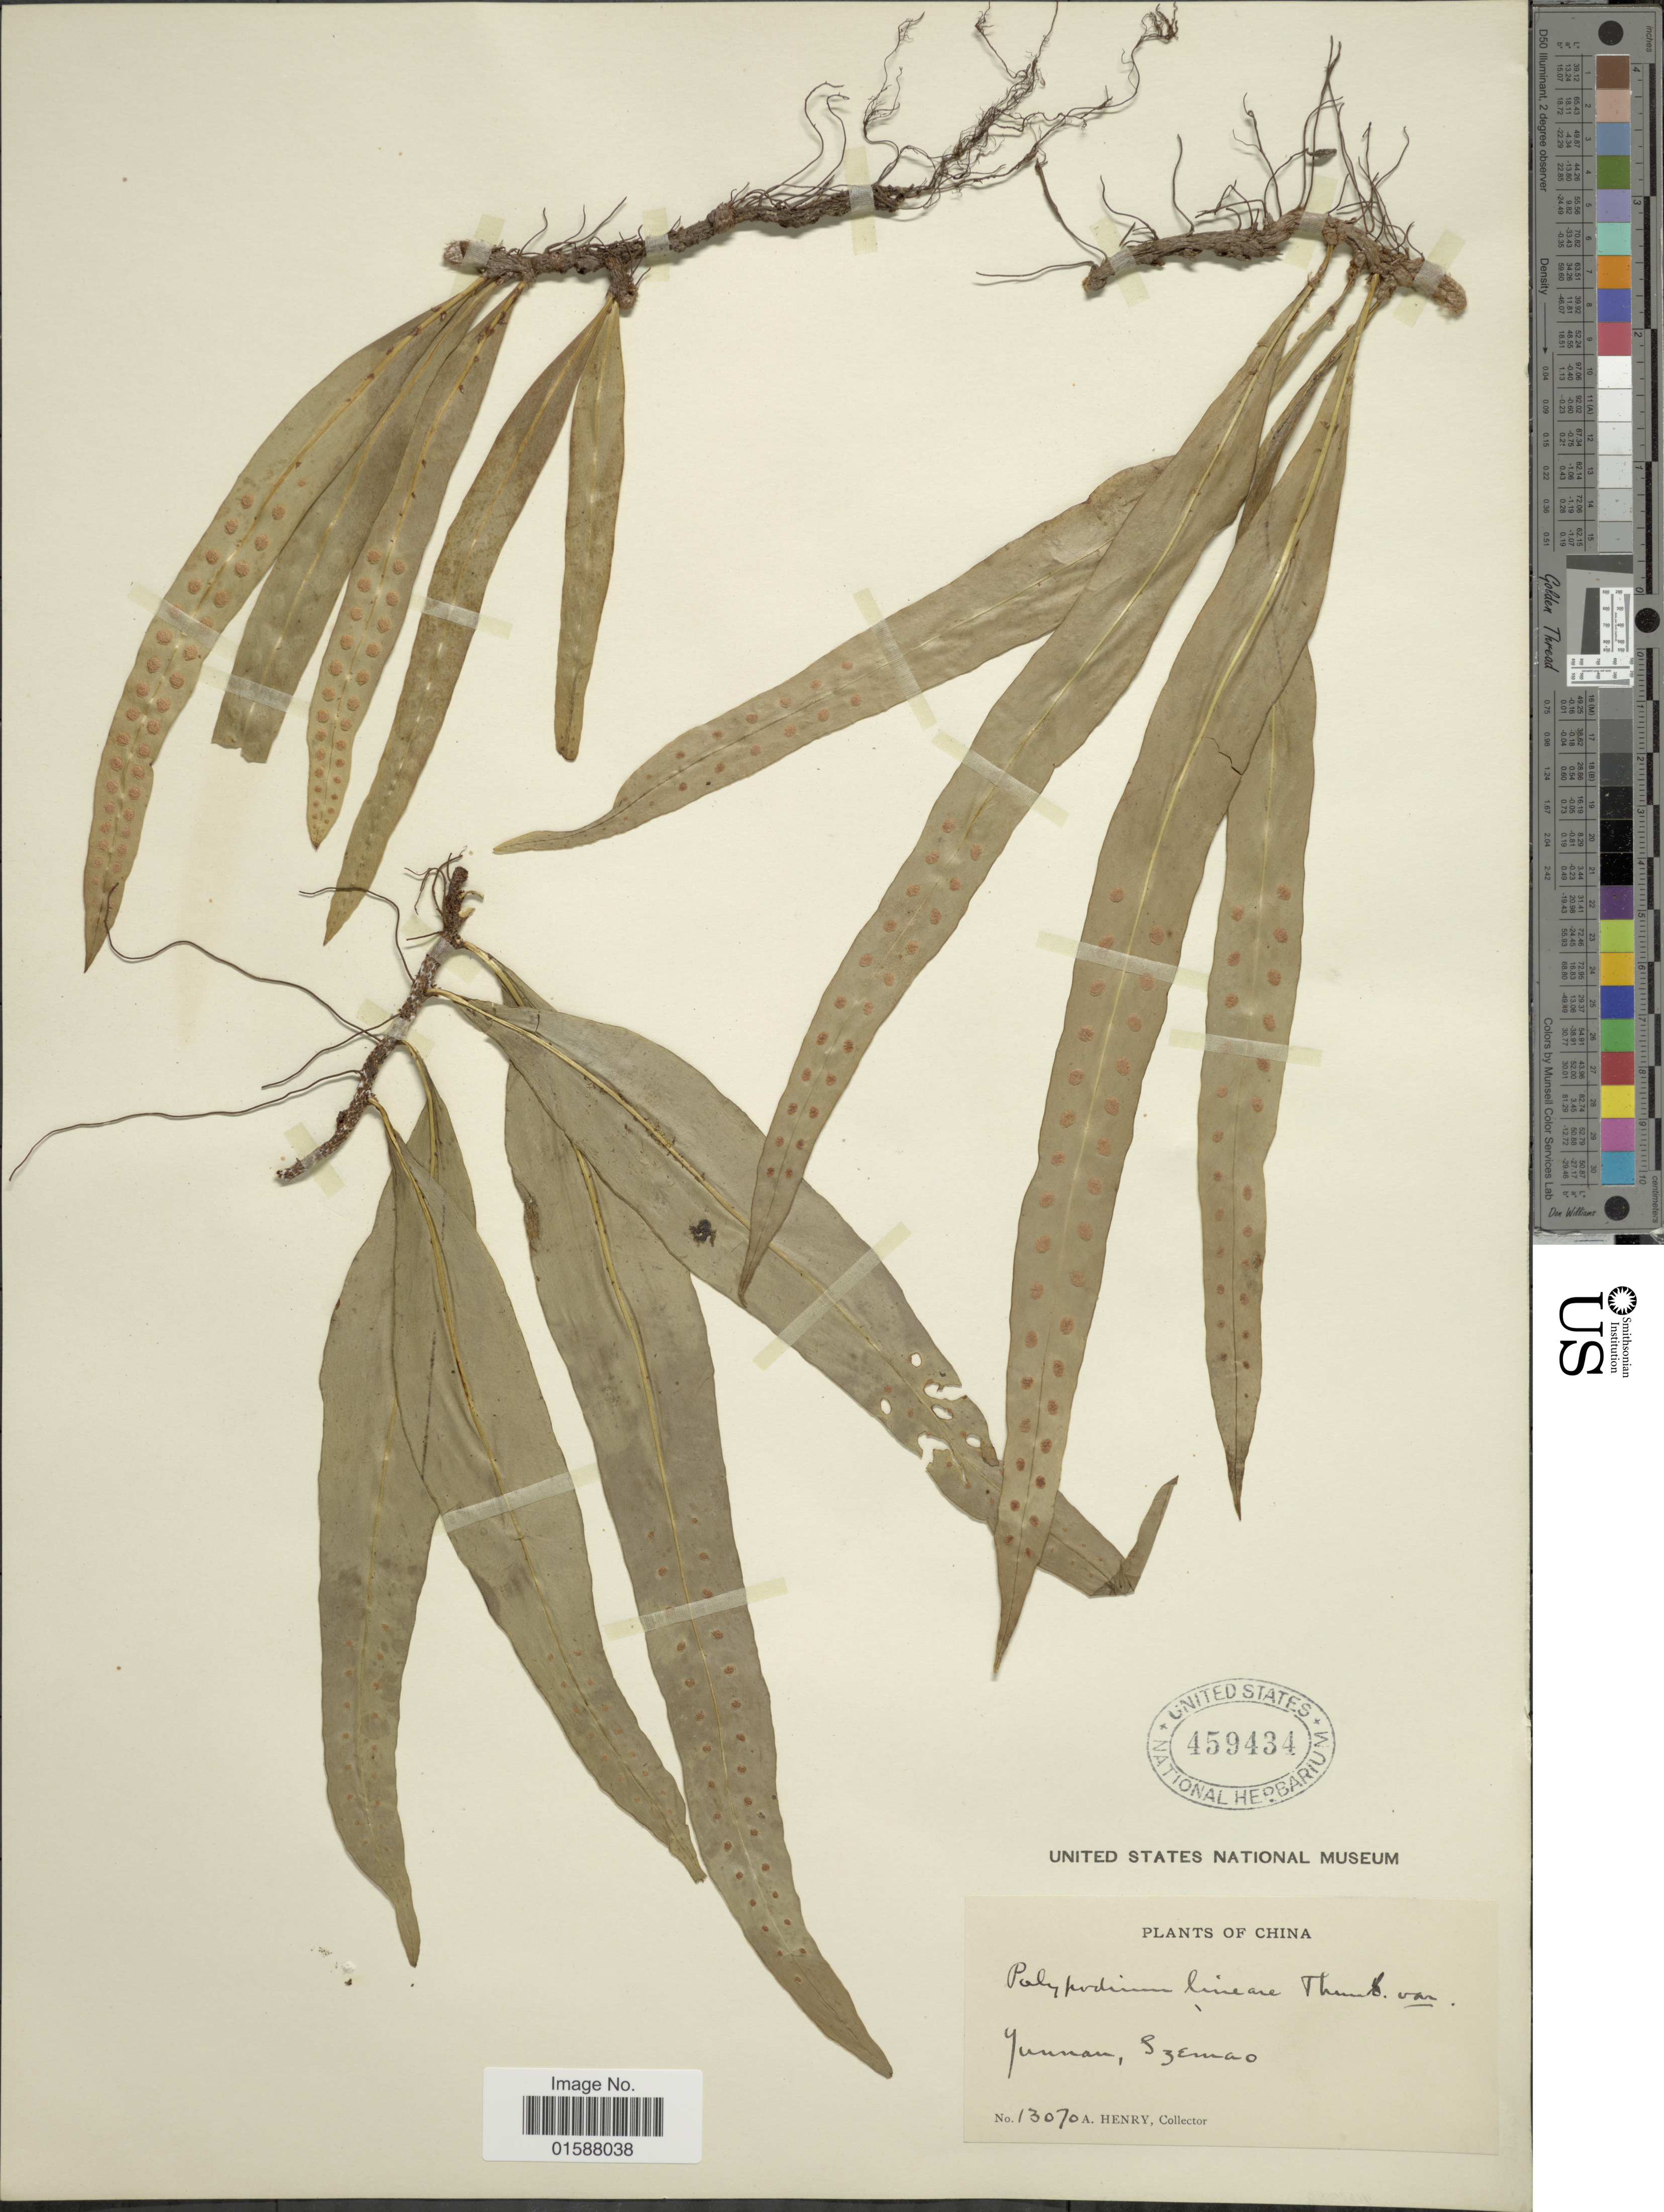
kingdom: Plantae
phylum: Tracheophyta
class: Polypodiopsida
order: Polypodiales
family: Polypodiaceae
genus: Lepisorus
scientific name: Lepisorus thunbergianus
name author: (Kaulf.) Ching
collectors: A. Henry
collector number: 13070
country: China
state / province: Yunnan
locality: Szemao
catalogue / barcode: US 459434